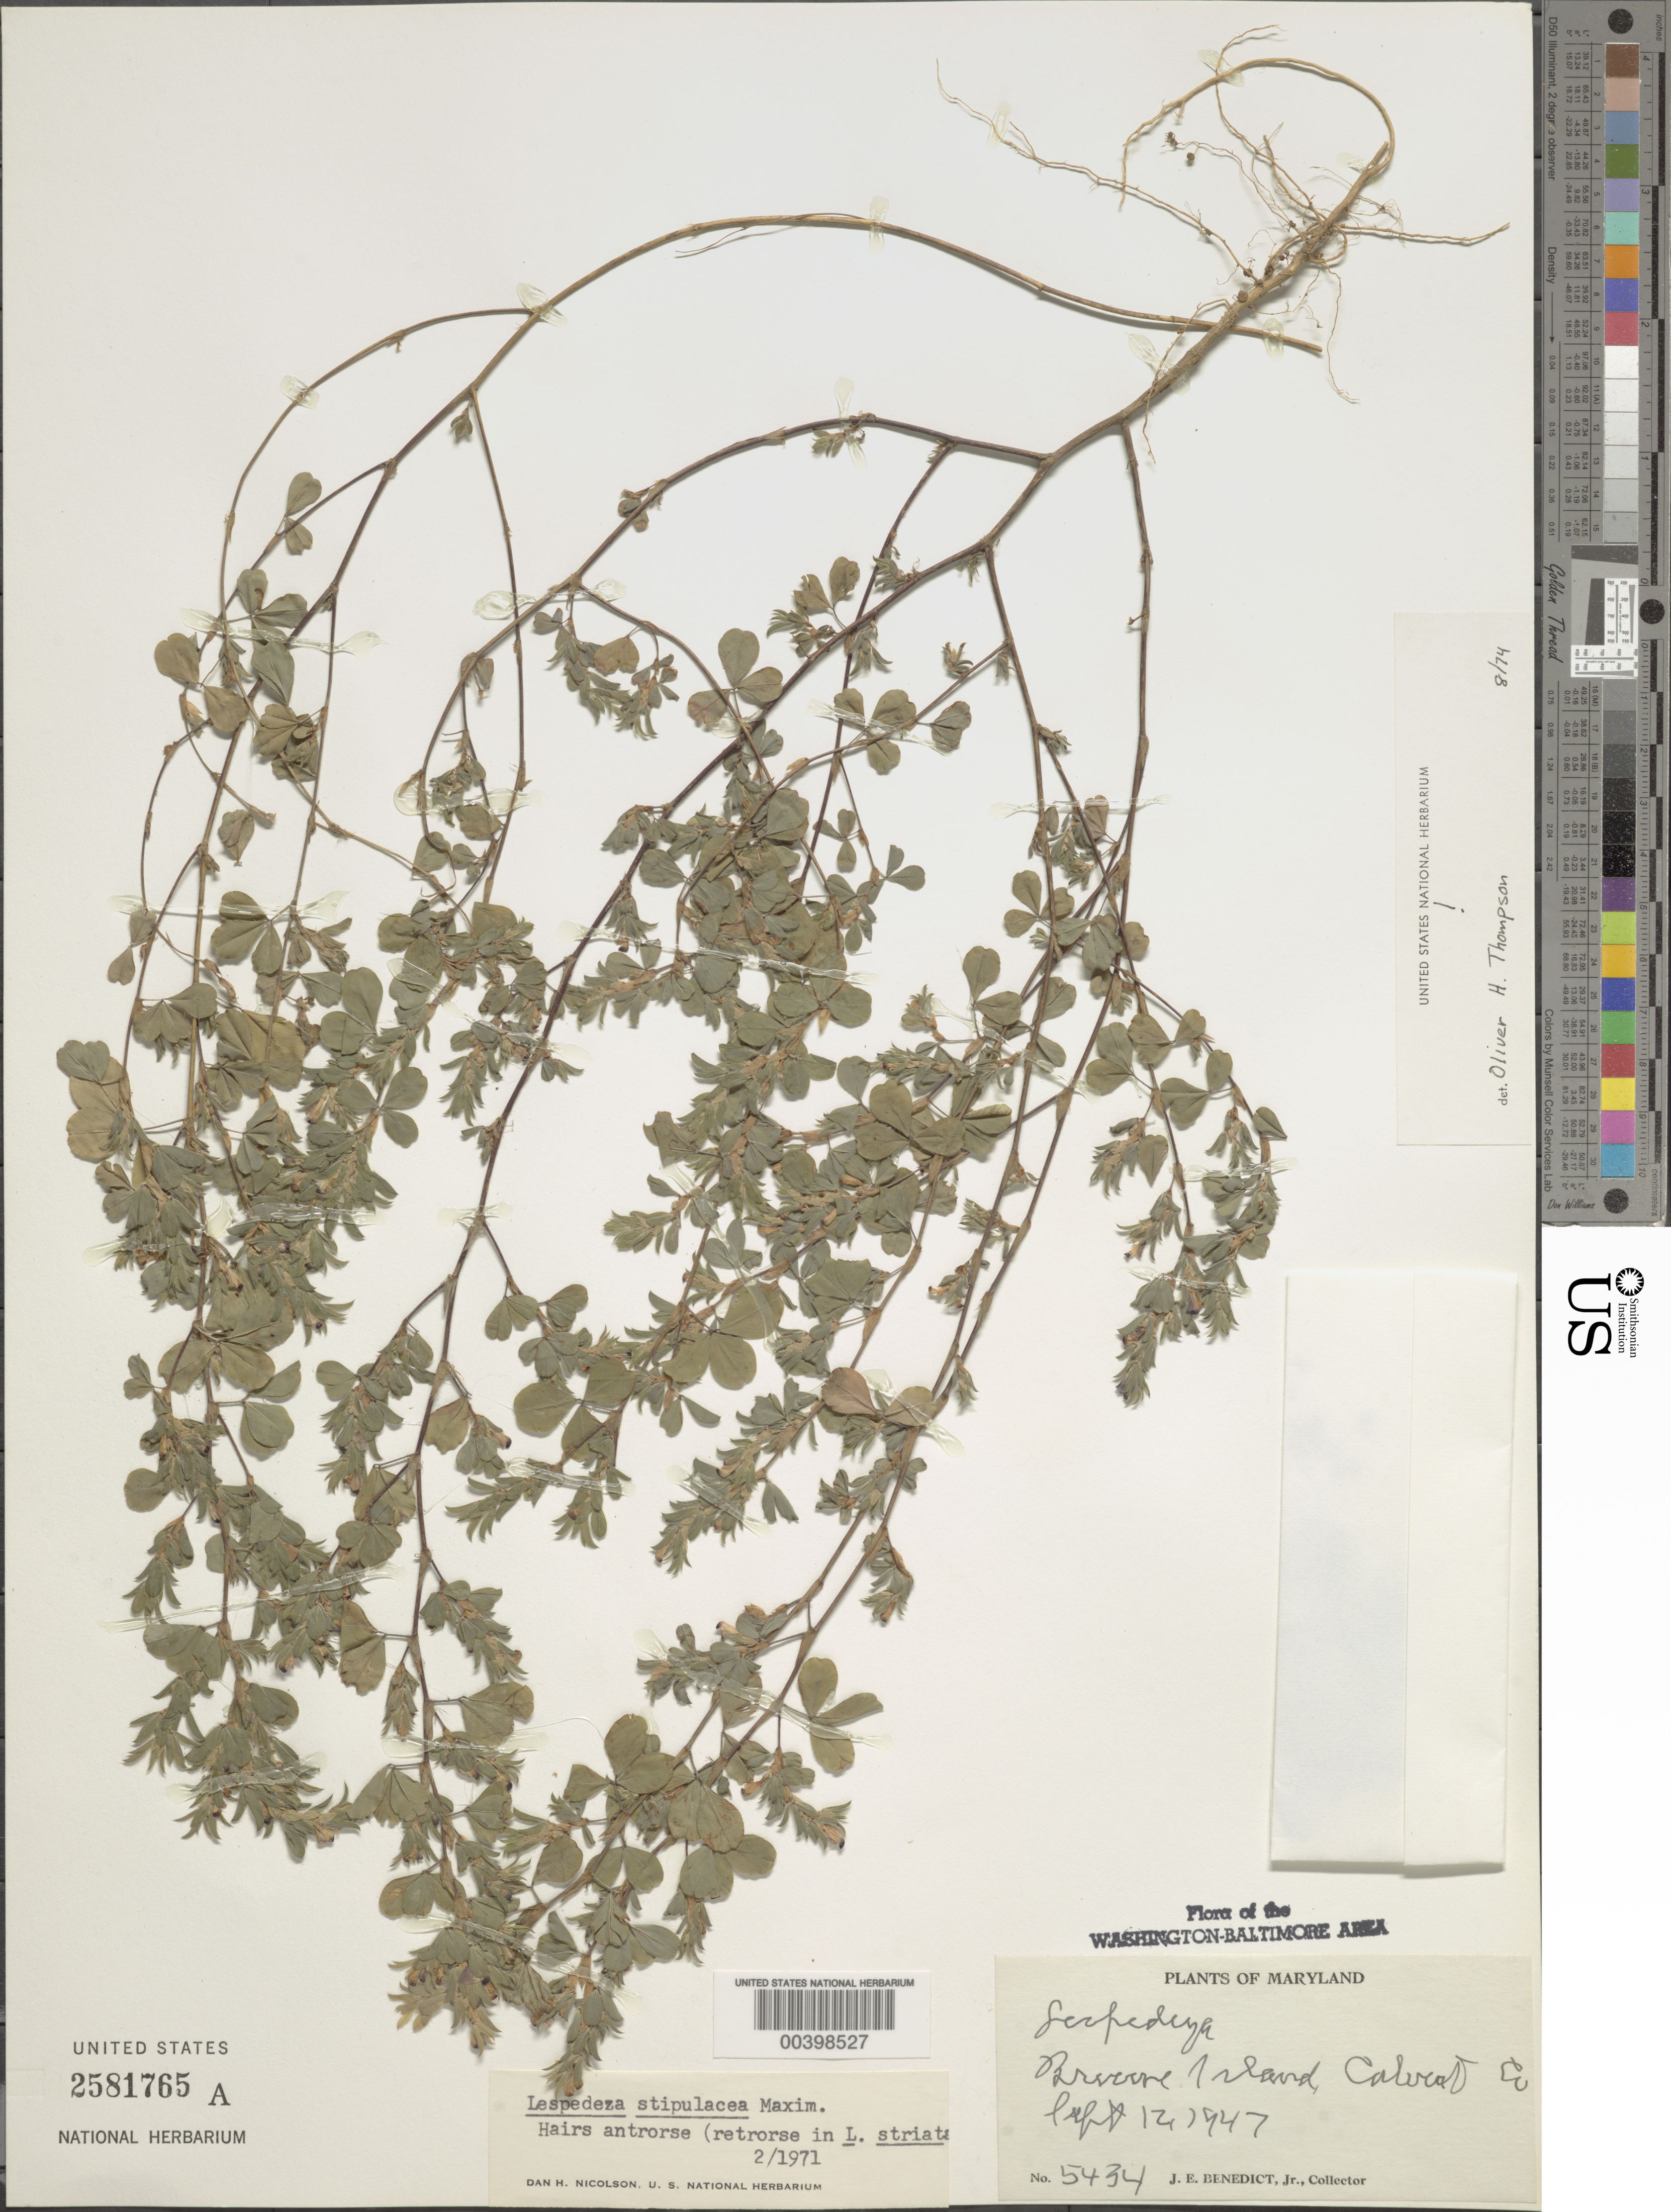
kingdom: Plantae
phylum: Tracheophyta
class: Magnoliopsida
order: Fabales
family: Fabaceae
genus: Kummerowia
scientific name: Kummerowia stipulacea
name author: (Maxim.) Makino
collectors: J. E. Benedict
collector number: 5434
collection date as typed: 14 --- 1947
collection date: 1947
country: United States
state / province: Maryland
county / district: Calvert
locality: B? Island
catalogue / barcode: US 2581765A